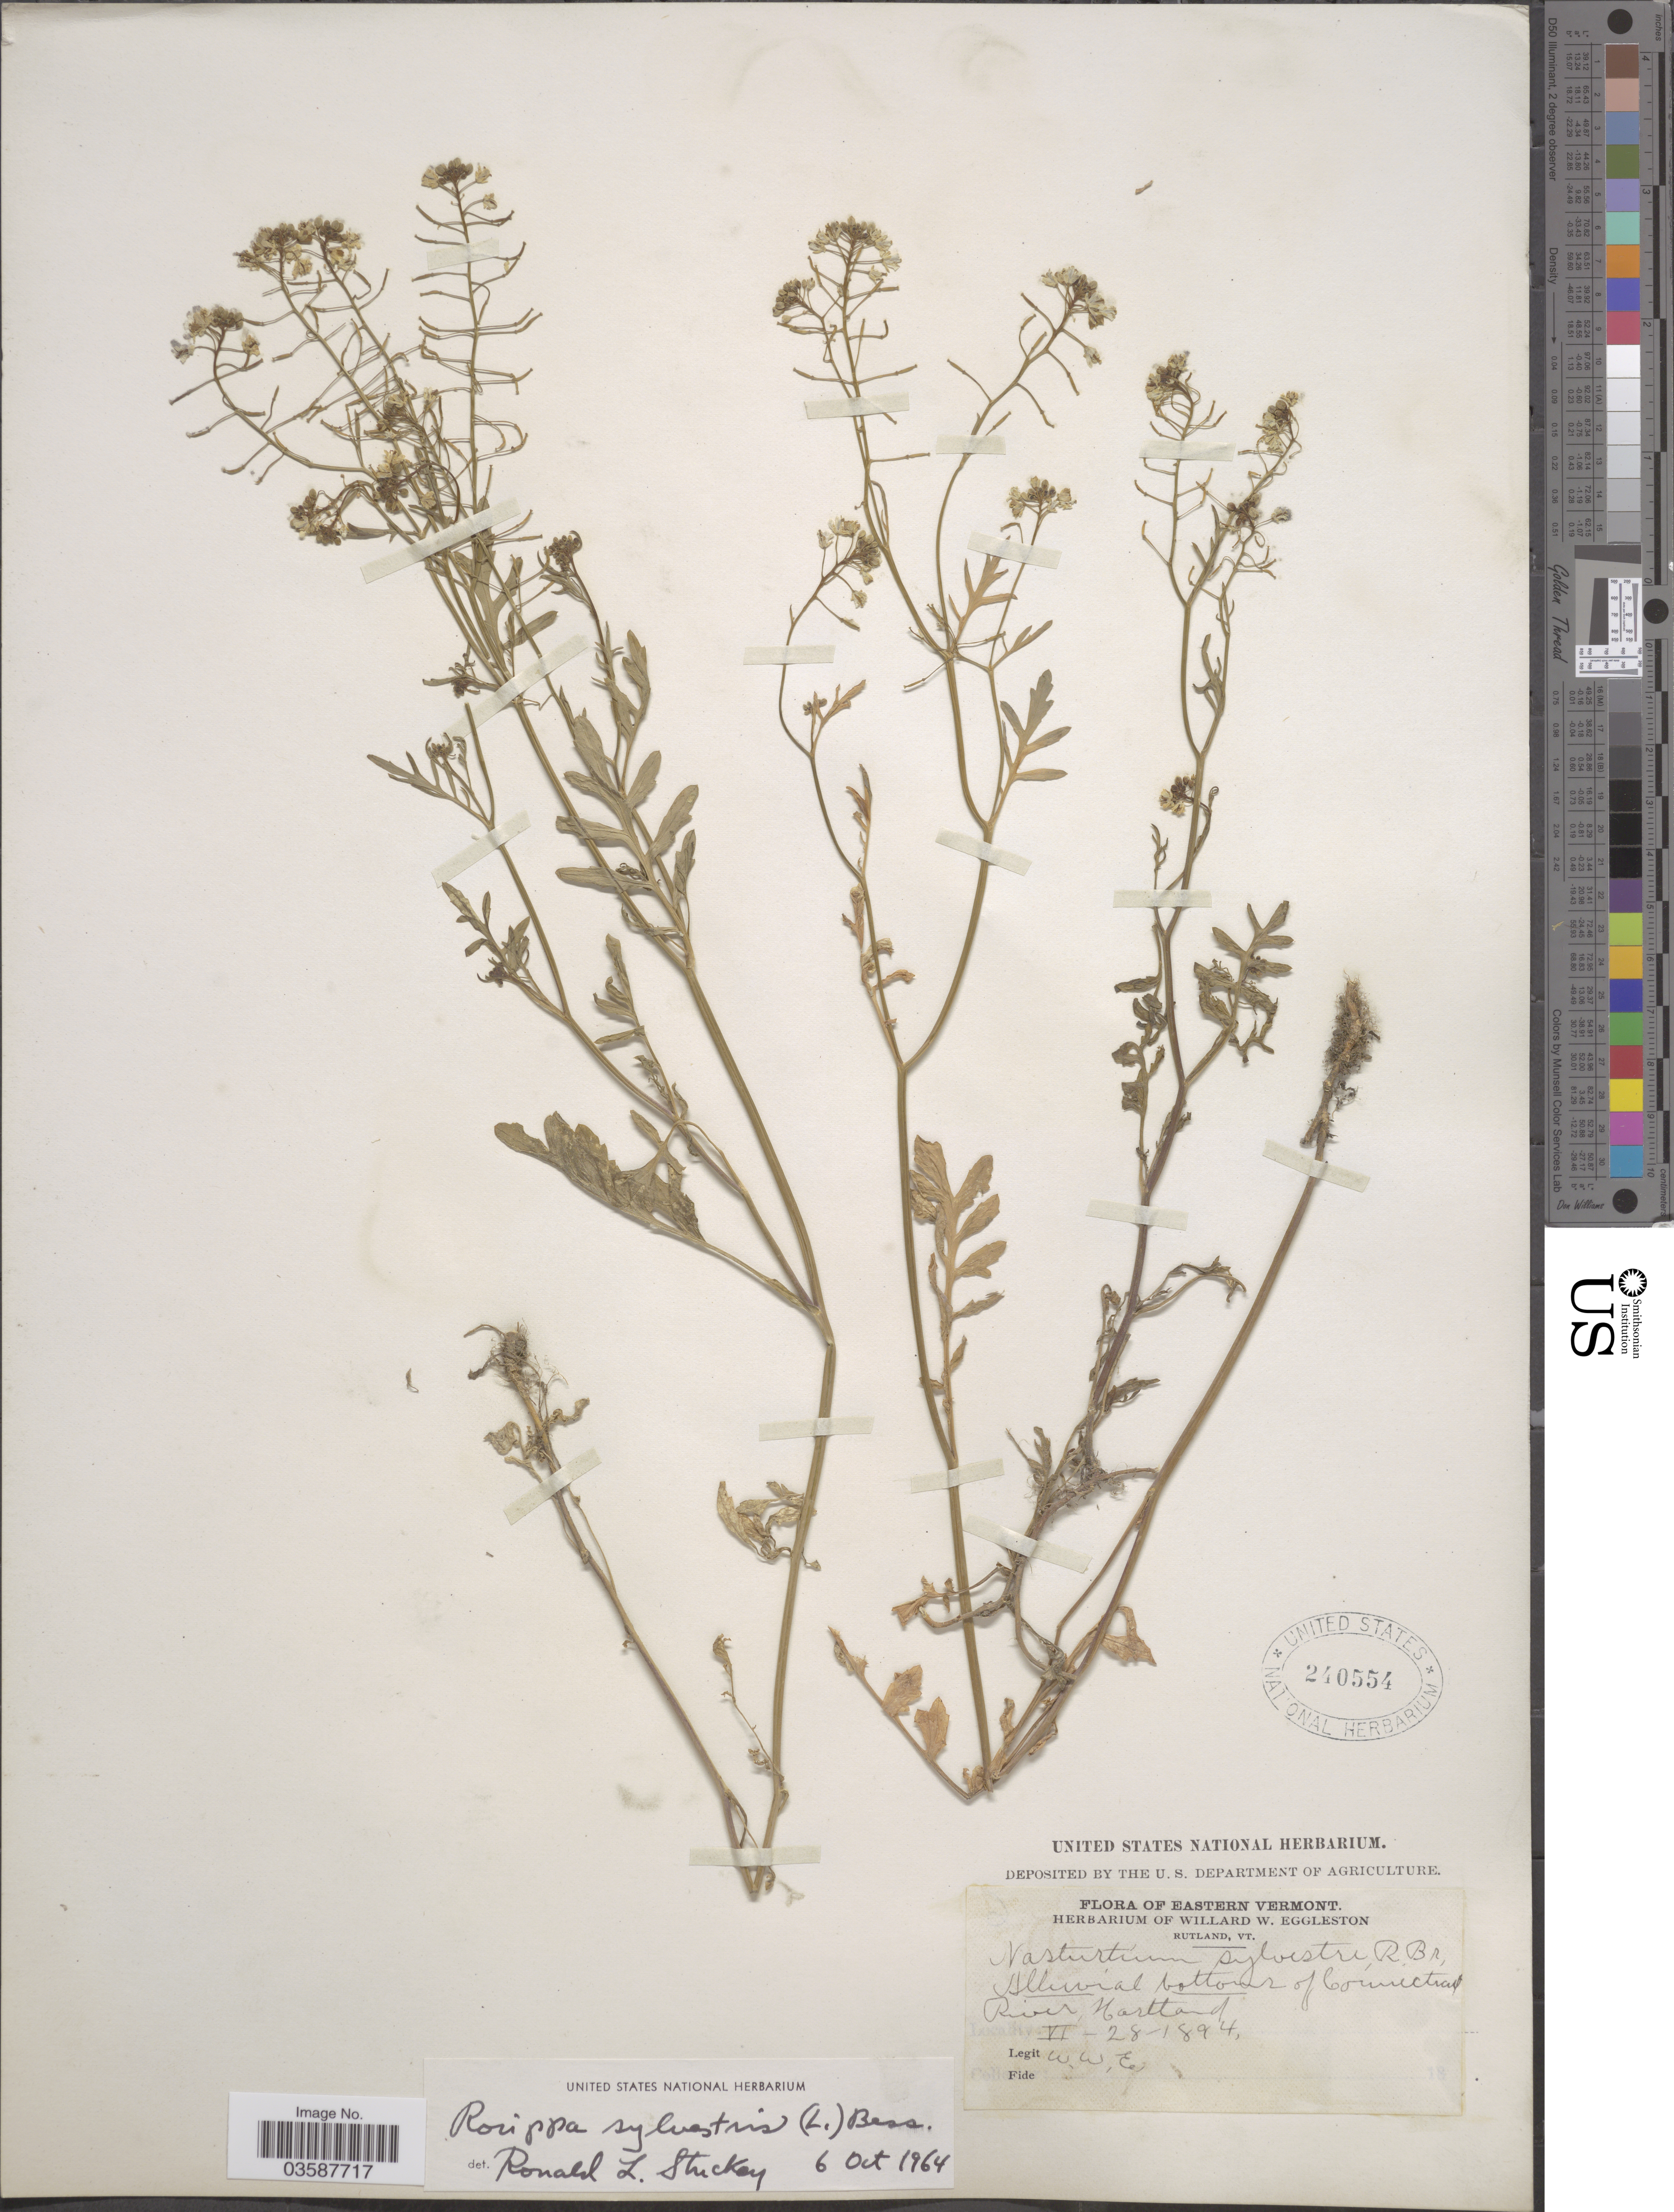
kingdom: Plantae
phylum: Tracheophyta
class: Magnoliopsida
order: Brassicales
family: Brassicaceae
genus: Rorippa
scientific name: Rorippa sylvestris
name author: (L.) Besser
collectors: W. W. Eggleston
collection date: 1894-06-28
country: United States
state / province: Vermont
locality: Eastern Vermont. Alluvial bottoms of Connecticut River, Hartland.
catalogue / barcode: US 240554